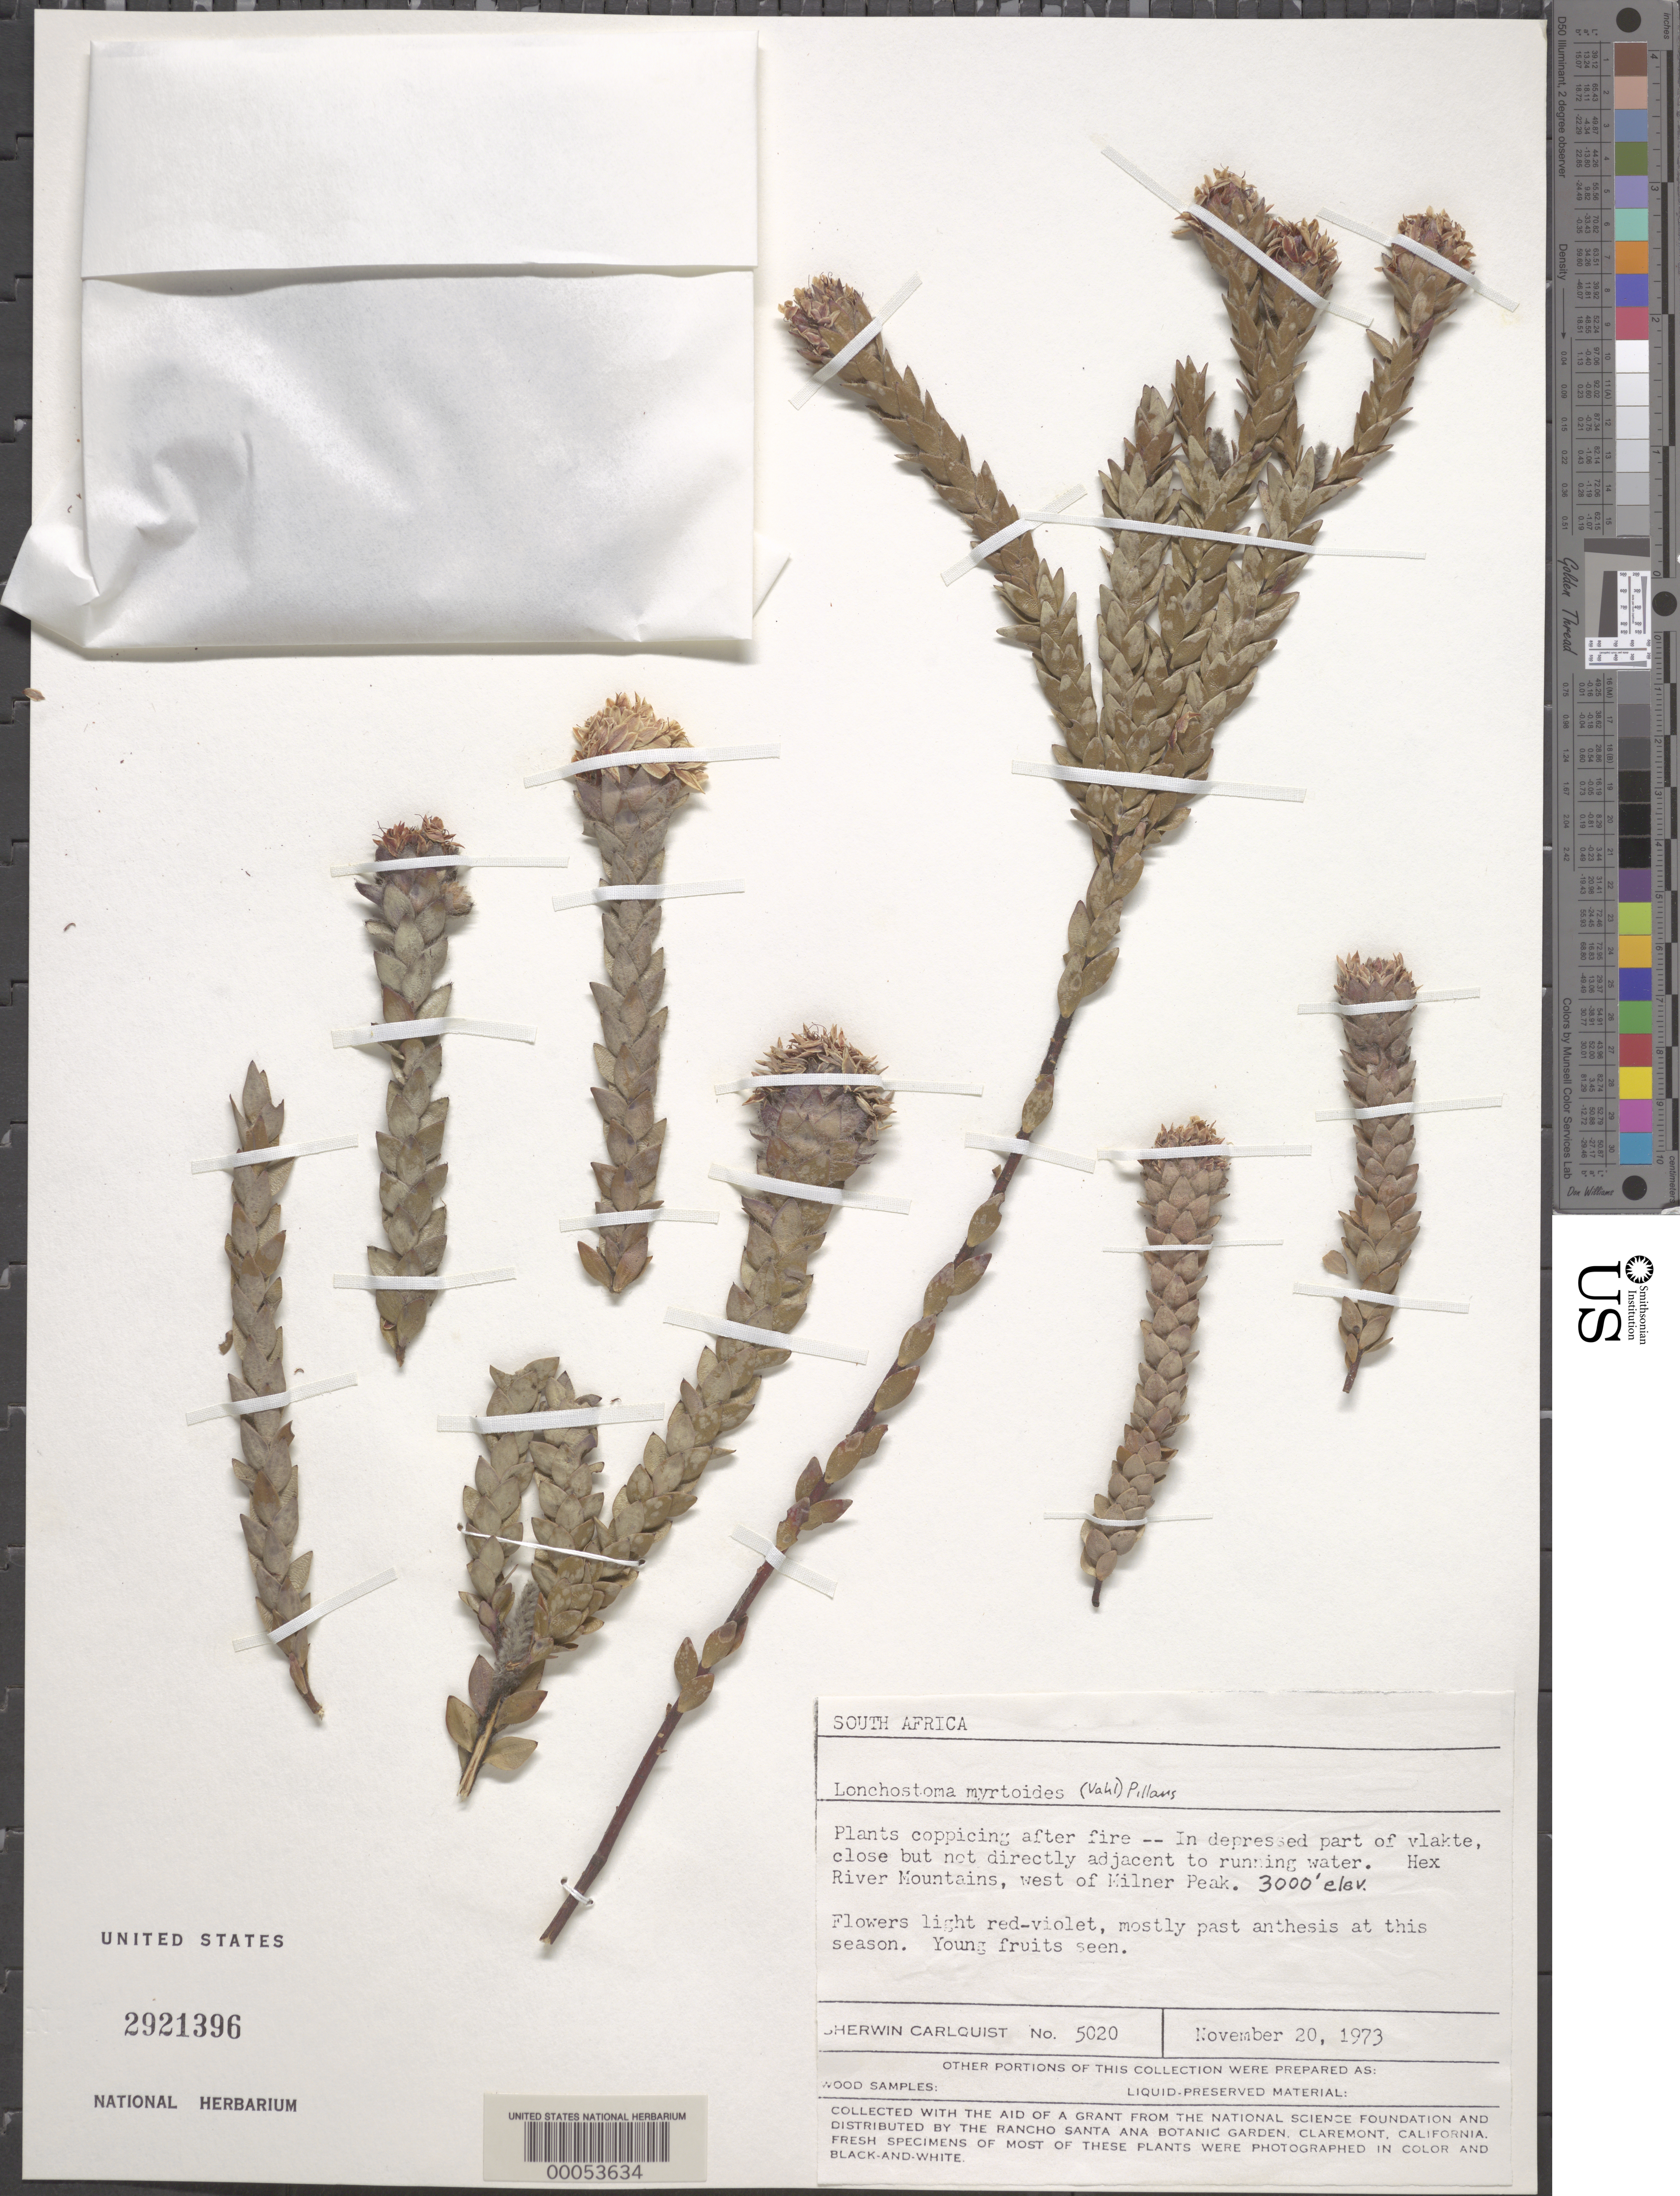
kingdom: Plantae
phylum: Tracheophyta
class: Magnoliopsida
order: Bruniales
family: Bruniaceae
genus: Brunia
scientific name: Brunia myrtoides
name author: (Vahl) Class.-Bockh. & E.G.H. Oliv.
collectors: S. Carlquist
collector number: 5020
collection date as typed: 20 Nov 1973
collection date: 1973-11-20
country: South Africa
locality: Hex river mountains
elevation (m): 914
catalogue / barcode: US 2921396